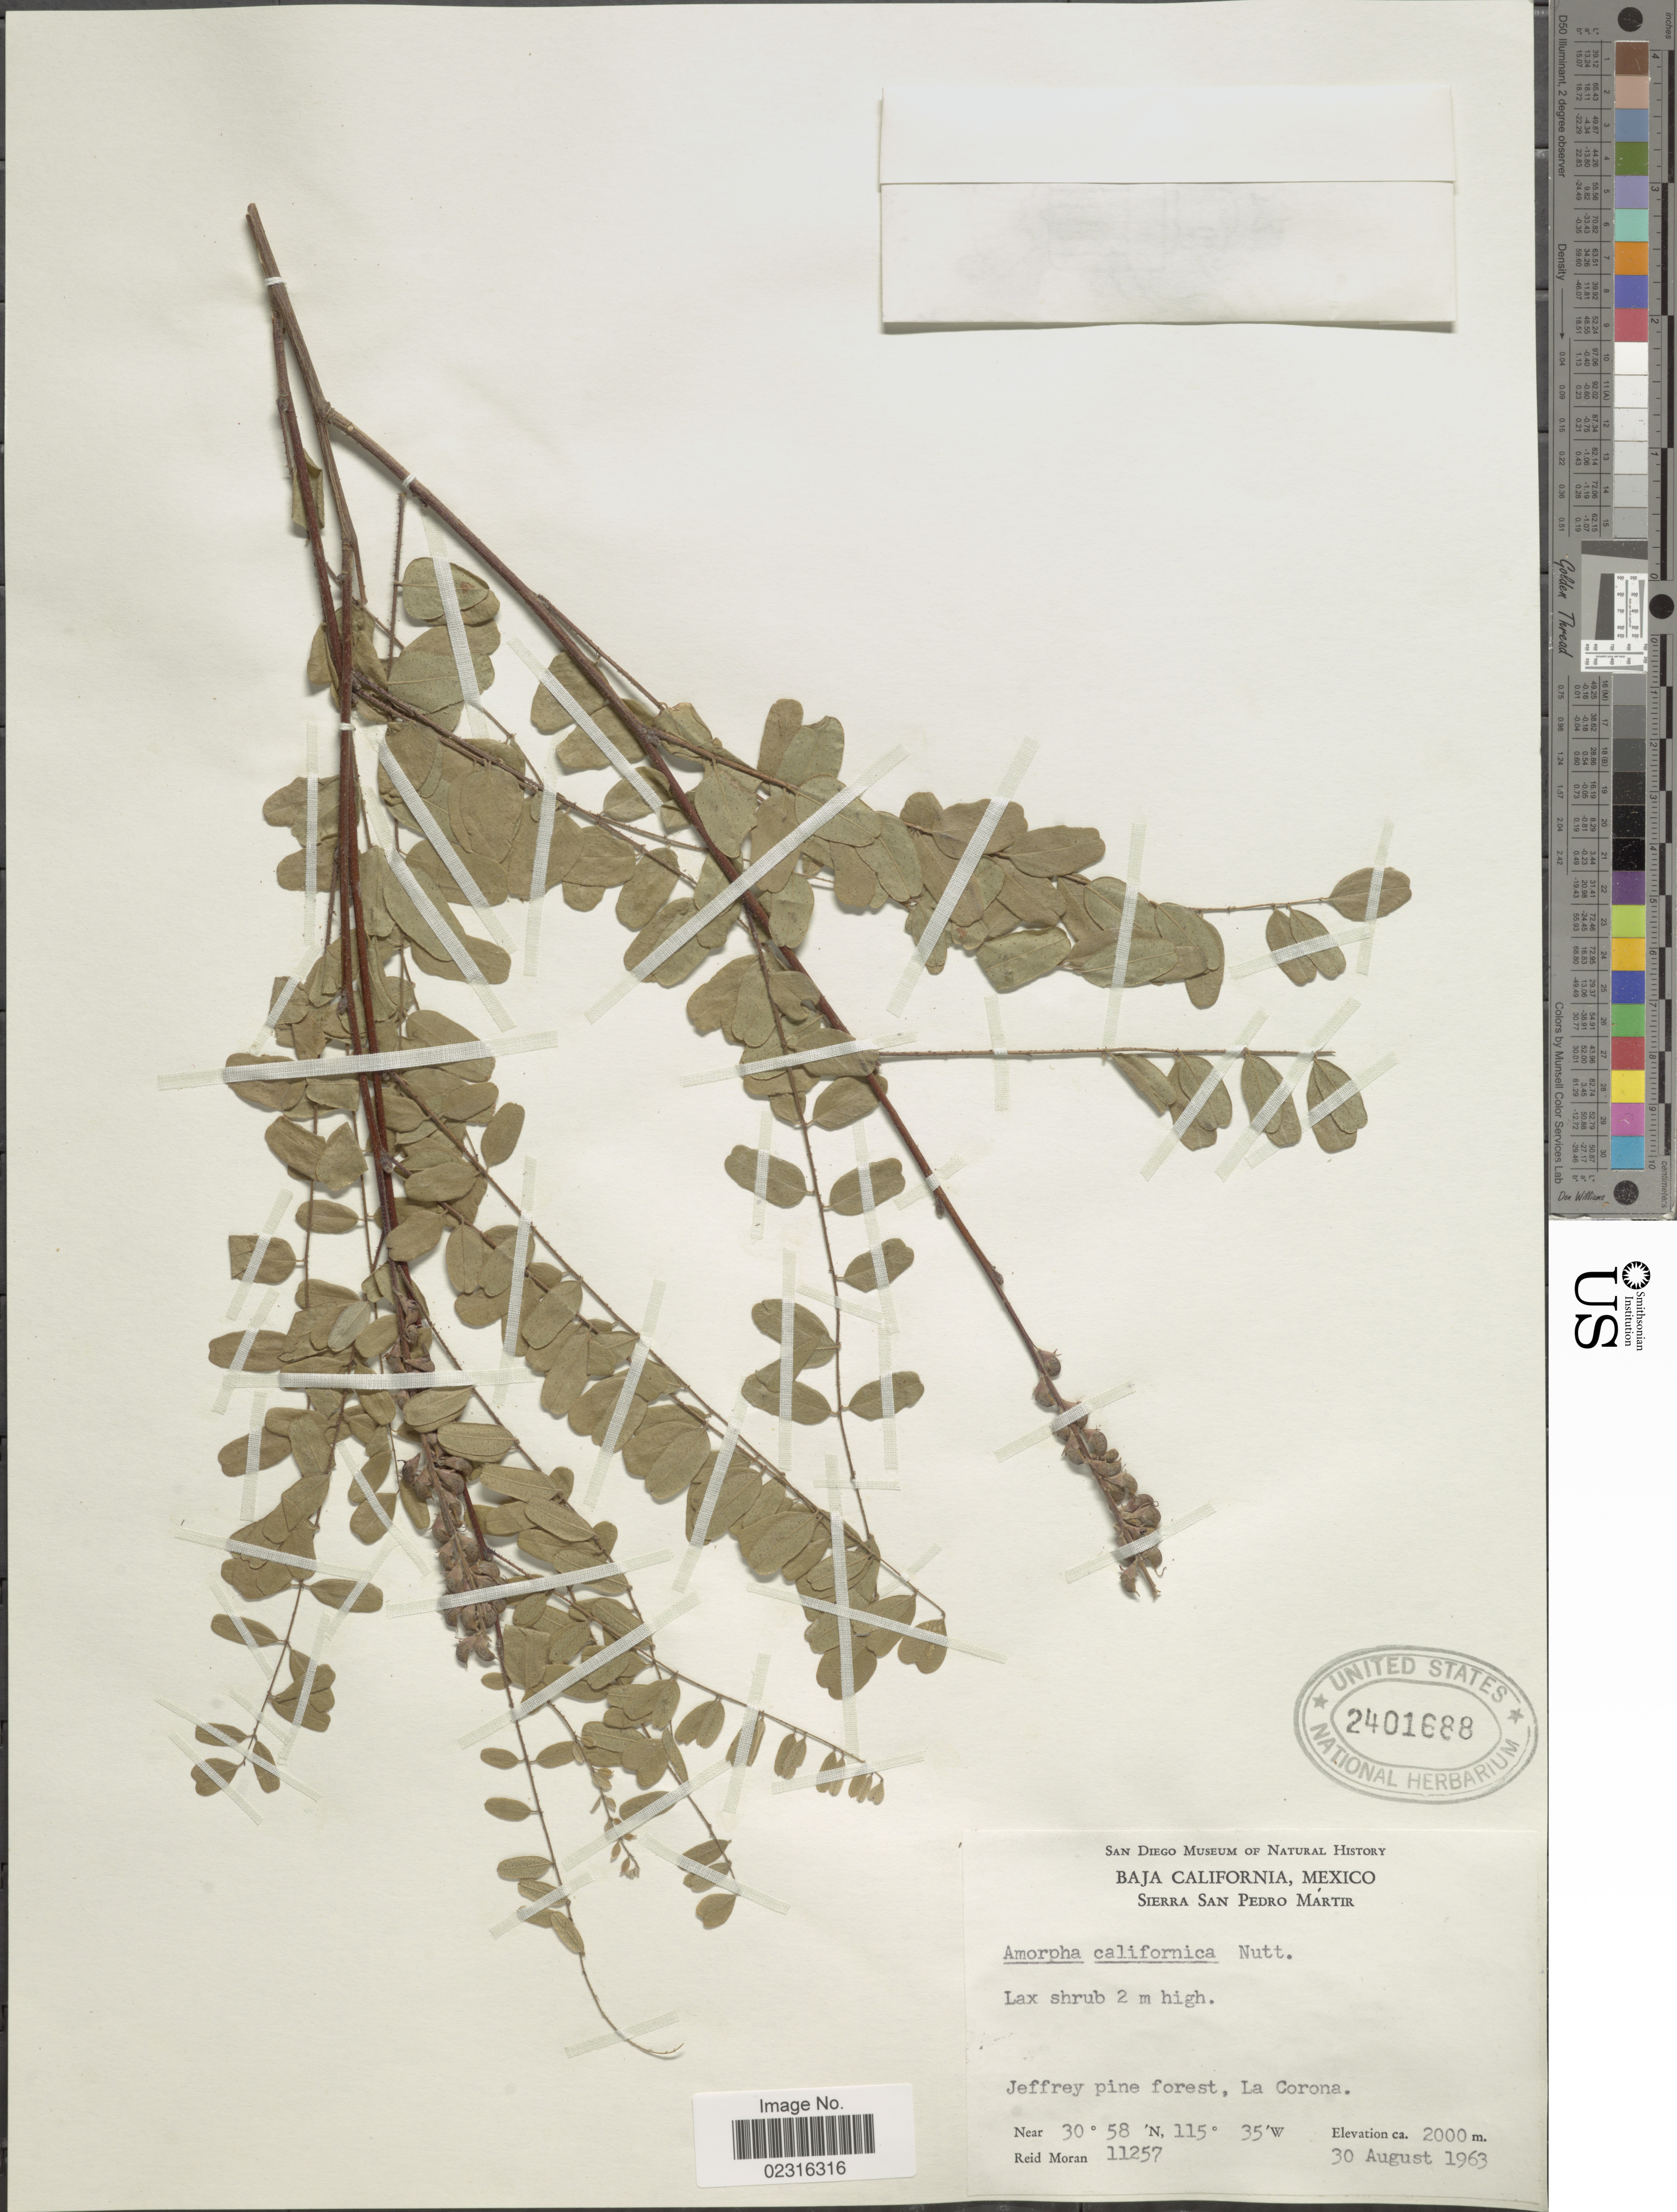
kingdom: Plantae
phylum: Tracheophyta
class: Magnoliopsida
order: Fabales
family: Fabaceae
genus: Amorpha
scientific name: Amorpha californica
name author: Nutt.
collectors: R. V. Moran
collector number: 11257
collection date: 1963-08-30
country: Mexico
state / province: Baja California Norte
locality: Sierra San Pedro Martir, Jeffrey pine forest, La Corona.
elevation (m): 2000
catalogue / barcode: US 2401688